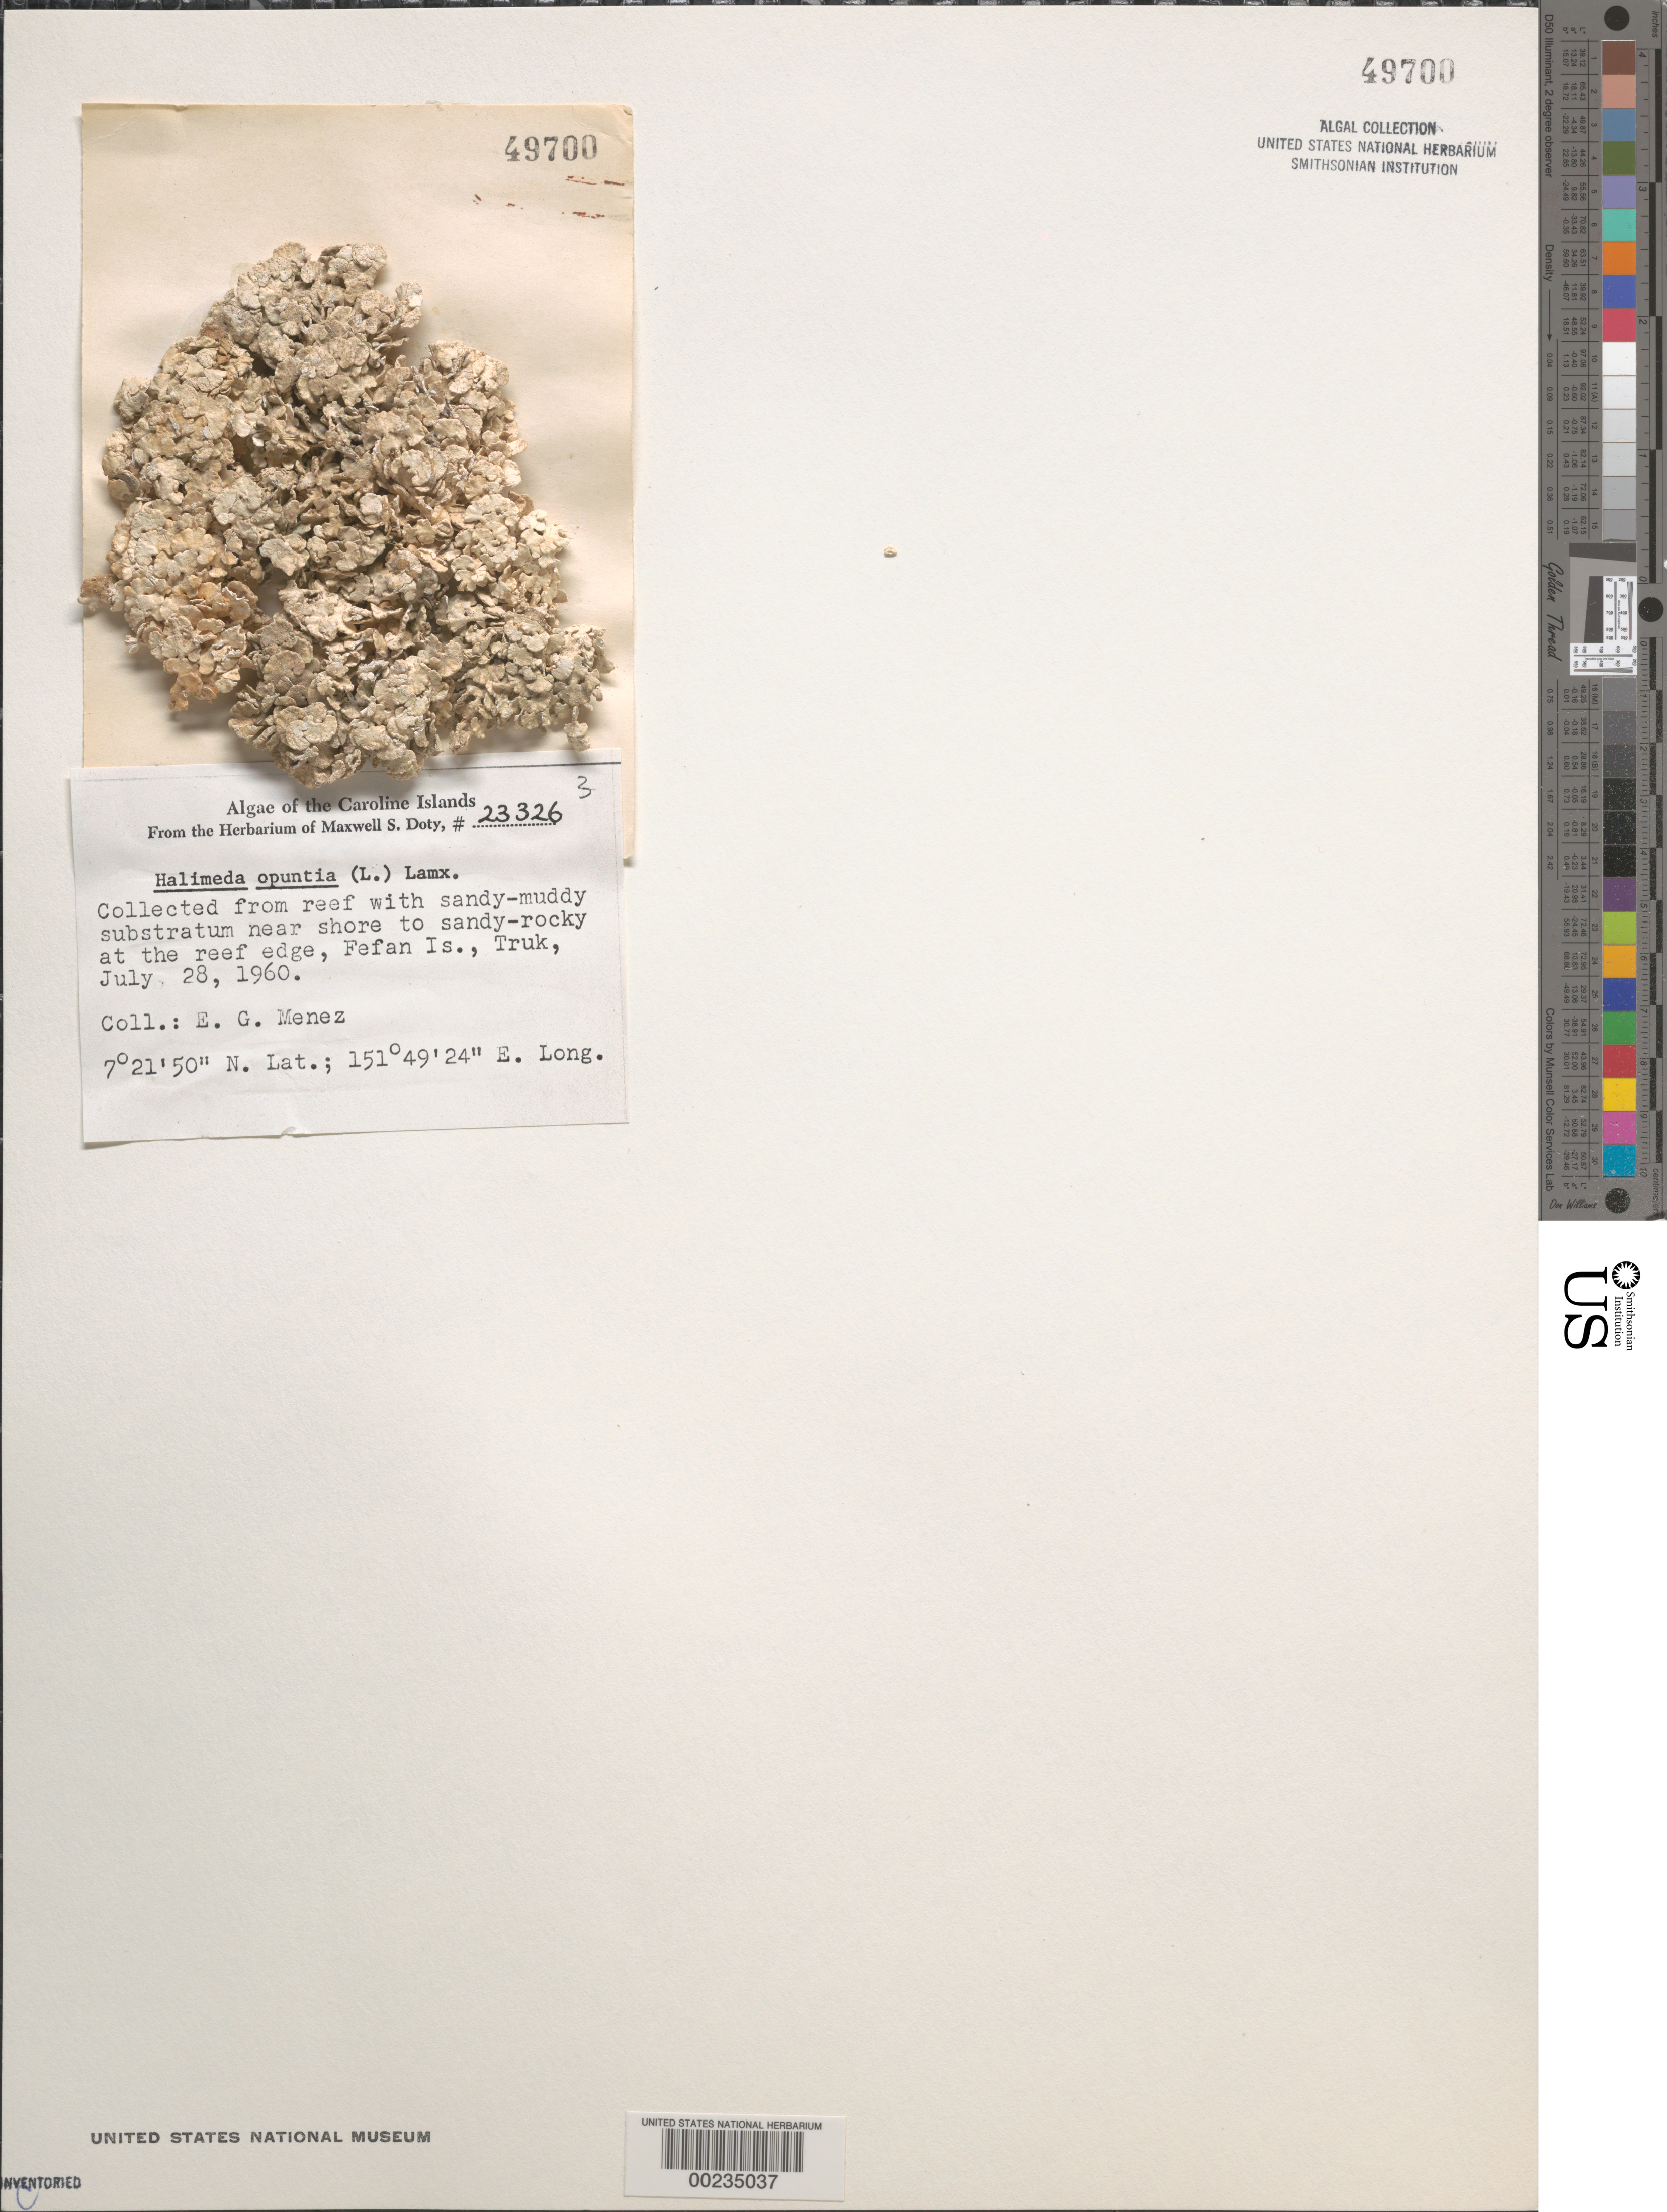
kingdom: Plantae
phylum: Chlorophyta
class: Ulvophyceae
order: Bryopsidales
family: Halimedaceae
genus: Halimeda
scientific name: Halimeda opuntia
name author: (L.) J.V.Lamouroux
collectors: Meñez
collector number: MSD 23326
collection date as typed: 28 Jul 1960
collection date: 1960-07-28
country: Micronesia, Federated States of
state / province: Truk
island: Fefan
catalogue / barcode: US 49700